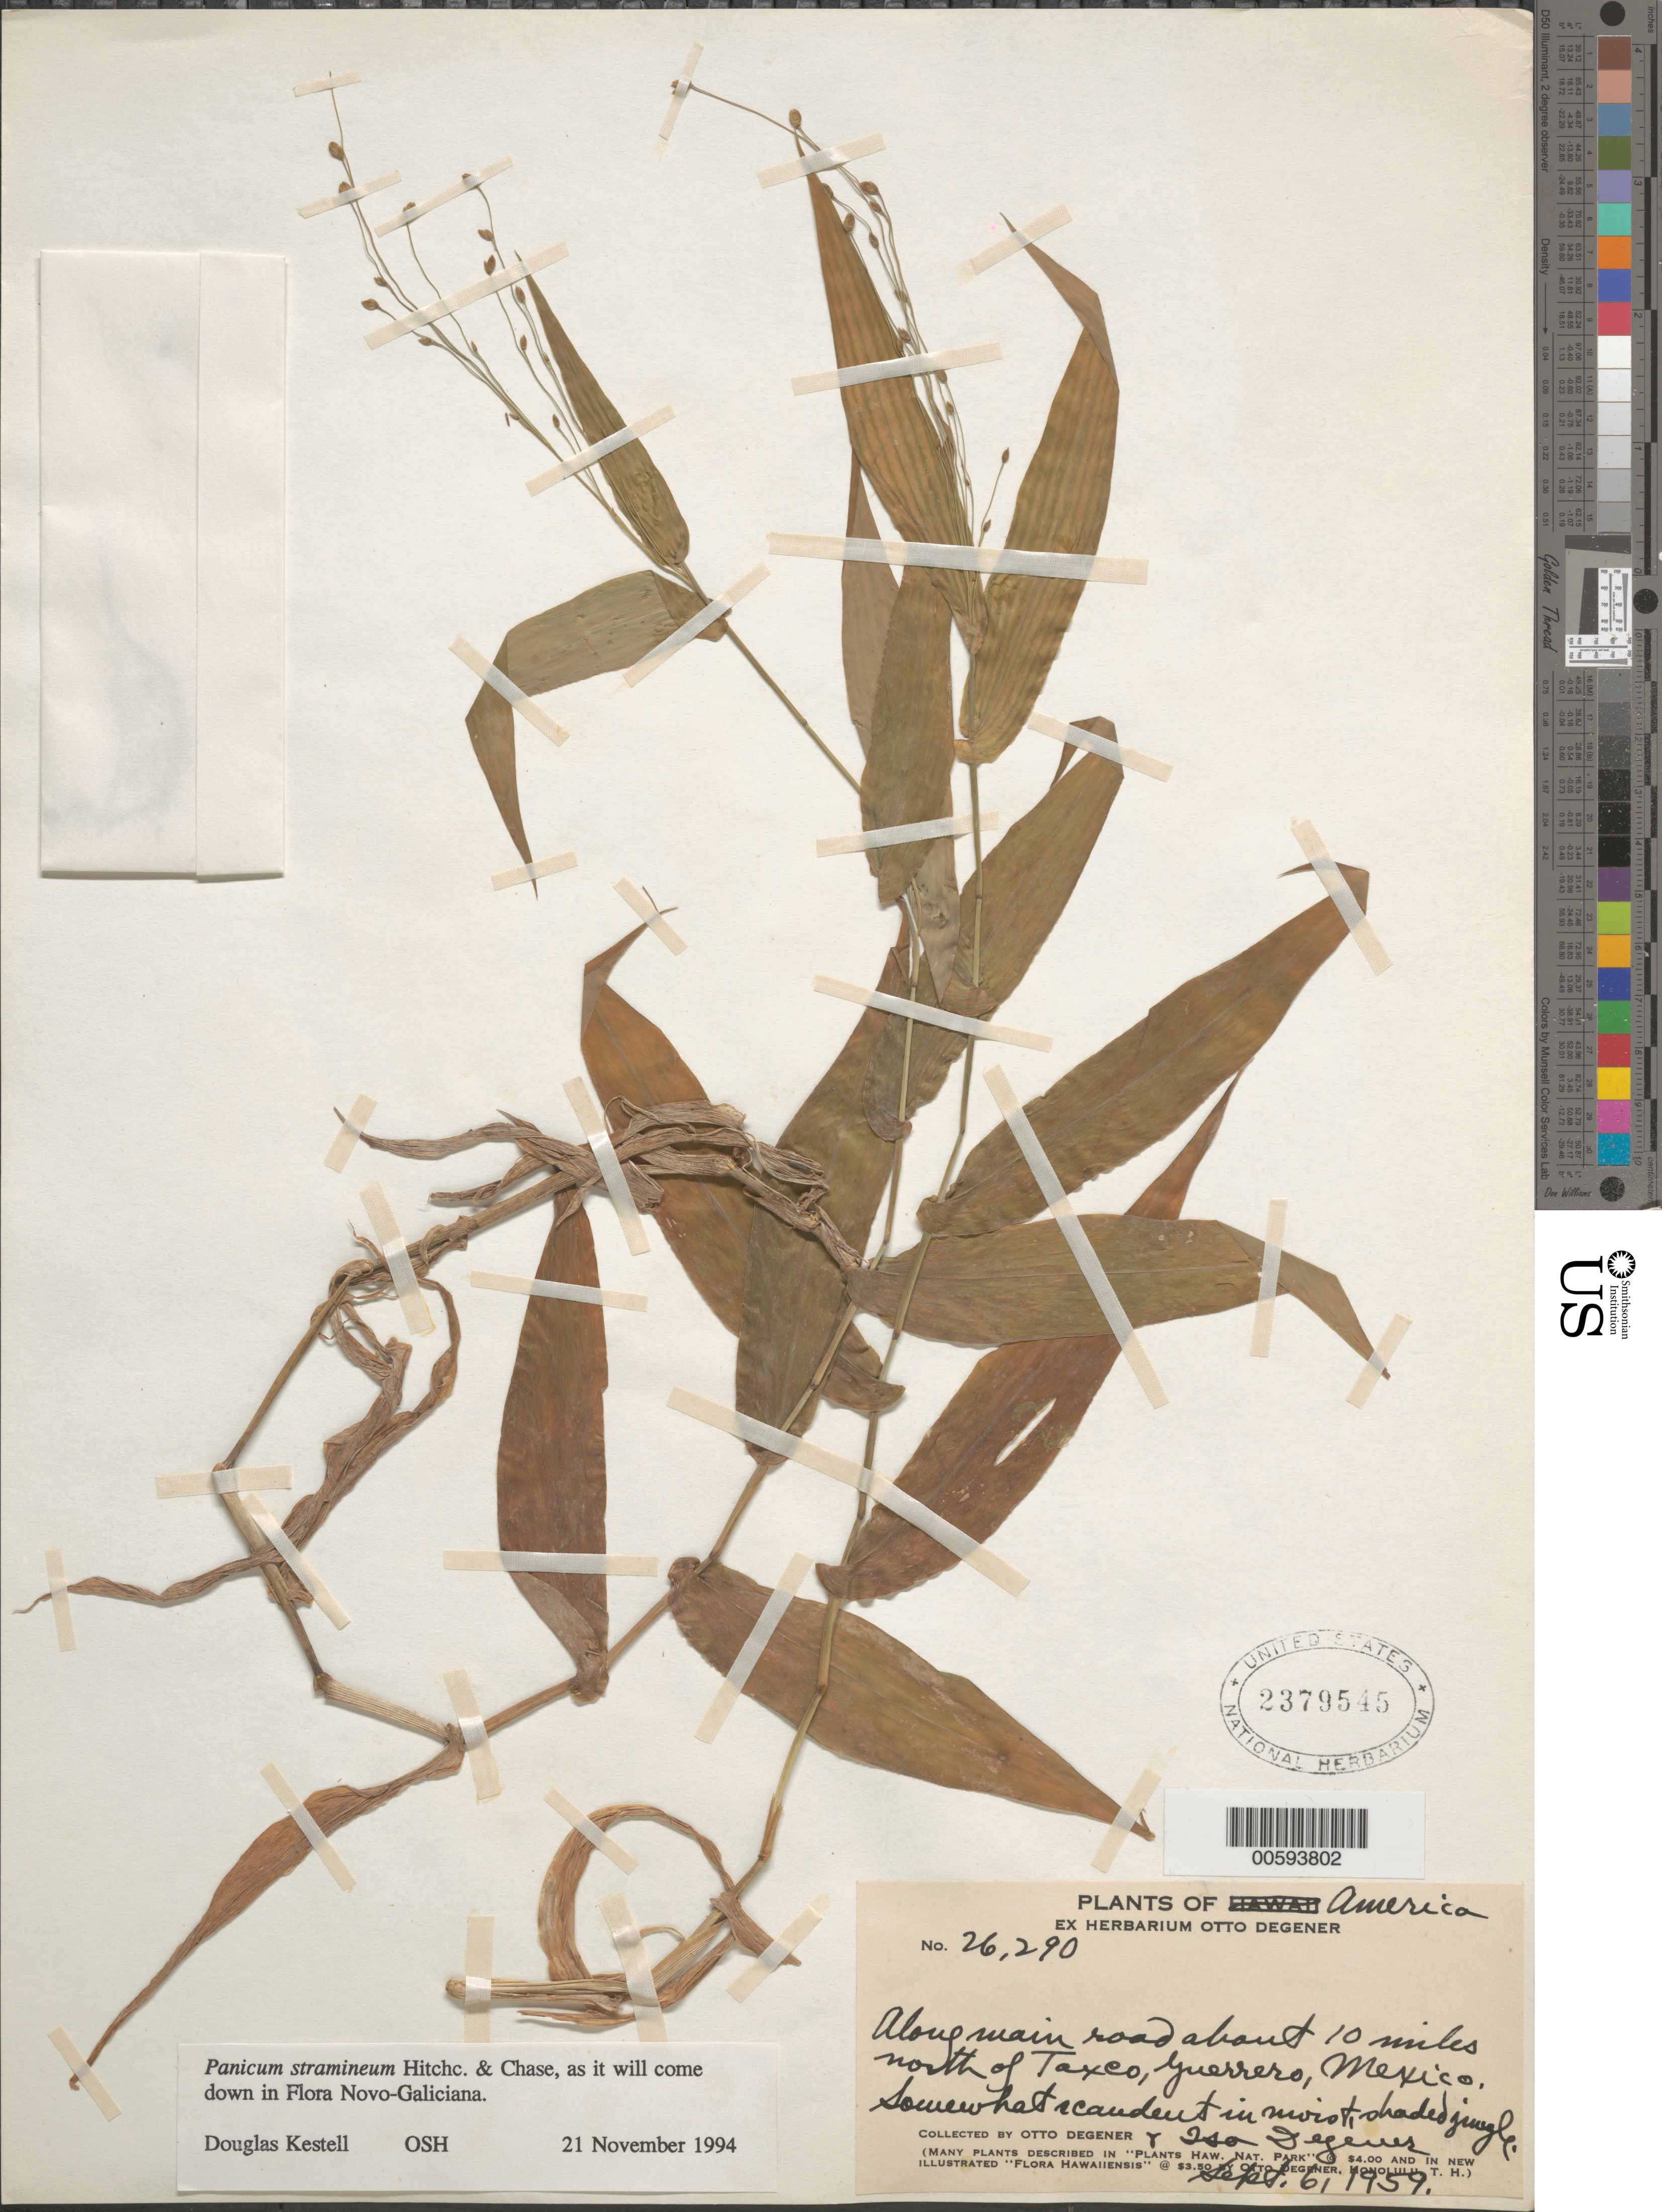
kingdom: Plantae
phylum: Tracheophyta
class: Liliopsida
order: Poales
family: Poaceae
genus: Panicum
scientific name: Panicum stramineum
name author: Hitchc. & Chase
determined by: Kestell, Douglas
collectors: O. Degener & I. Degener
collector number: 26290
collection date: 1959-09-06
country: Mexico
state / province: Guerrero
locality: Taxco. Main road about 10 miles N of Taxco.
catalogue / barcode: US 2379545